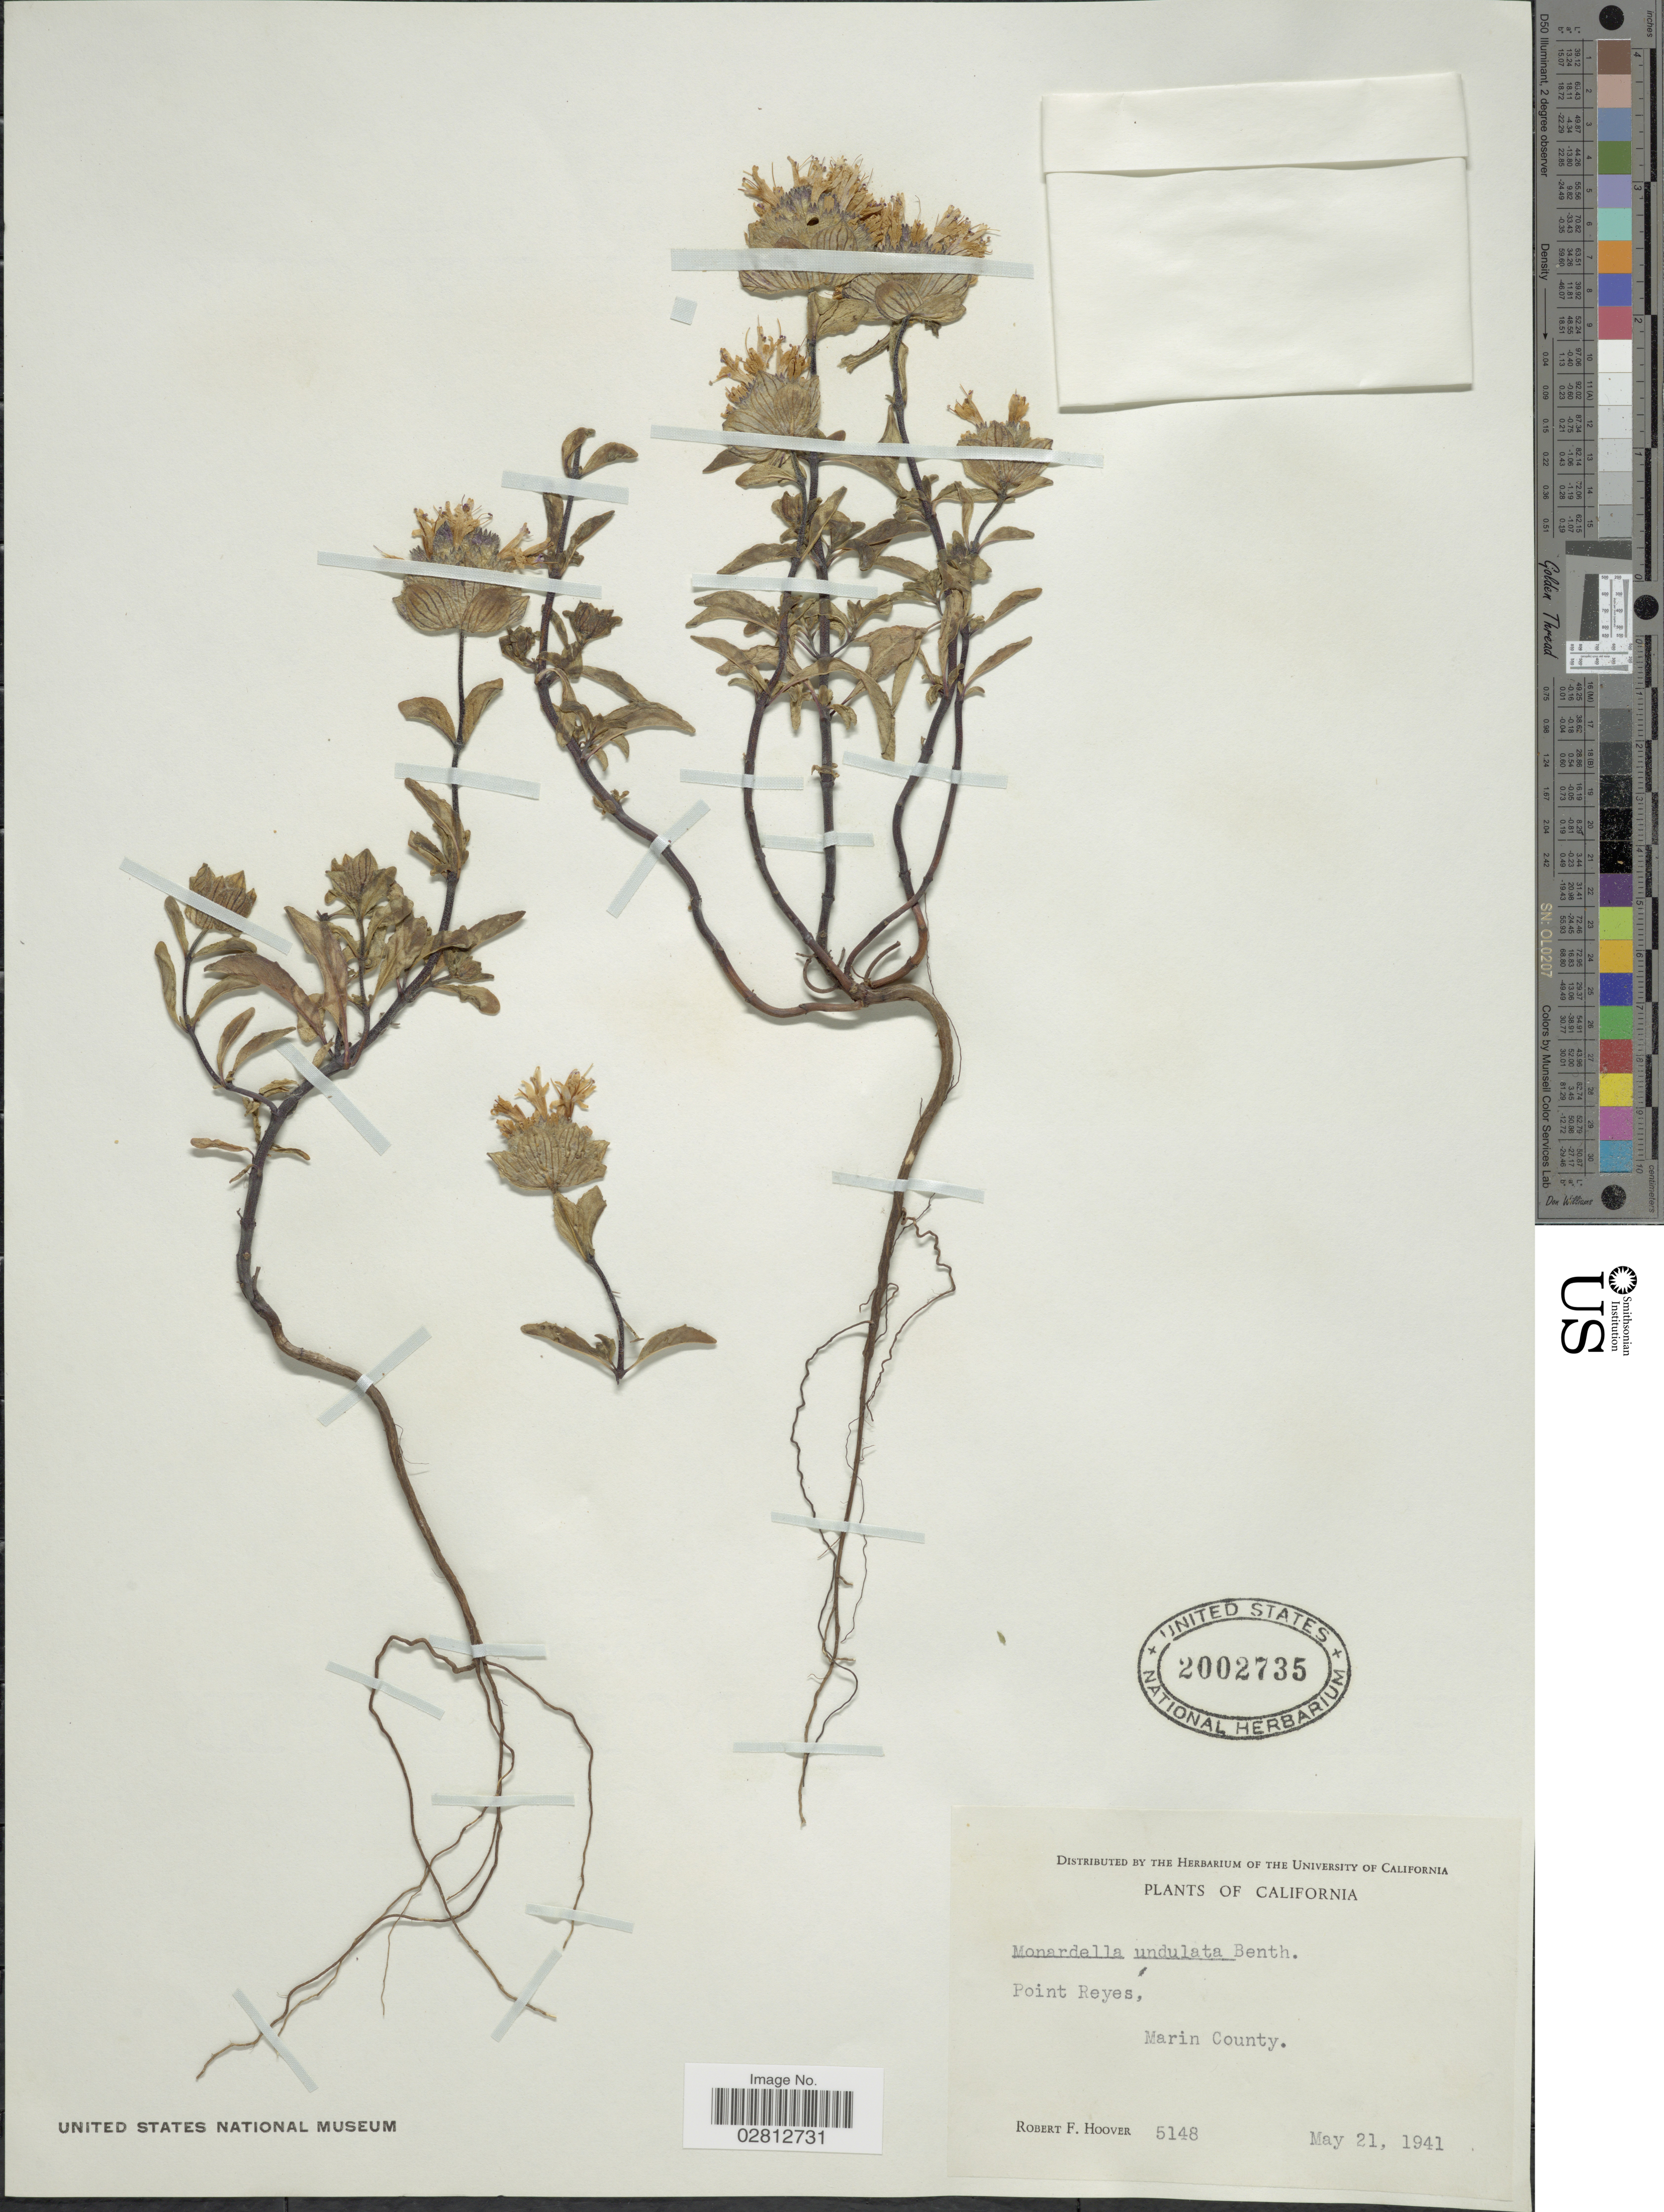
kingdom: Plantae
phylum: Tracheophyta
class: Magnoliopsida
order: Lamiales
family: Lamiaceae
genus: Monardella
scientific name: Monardella undulata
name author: Benth.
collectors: R. F. Hoover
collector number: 5148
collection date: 1941-05-21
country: United States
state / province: California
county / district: Marin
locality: Point Reyes, Marin County.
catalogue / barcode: US 2002735